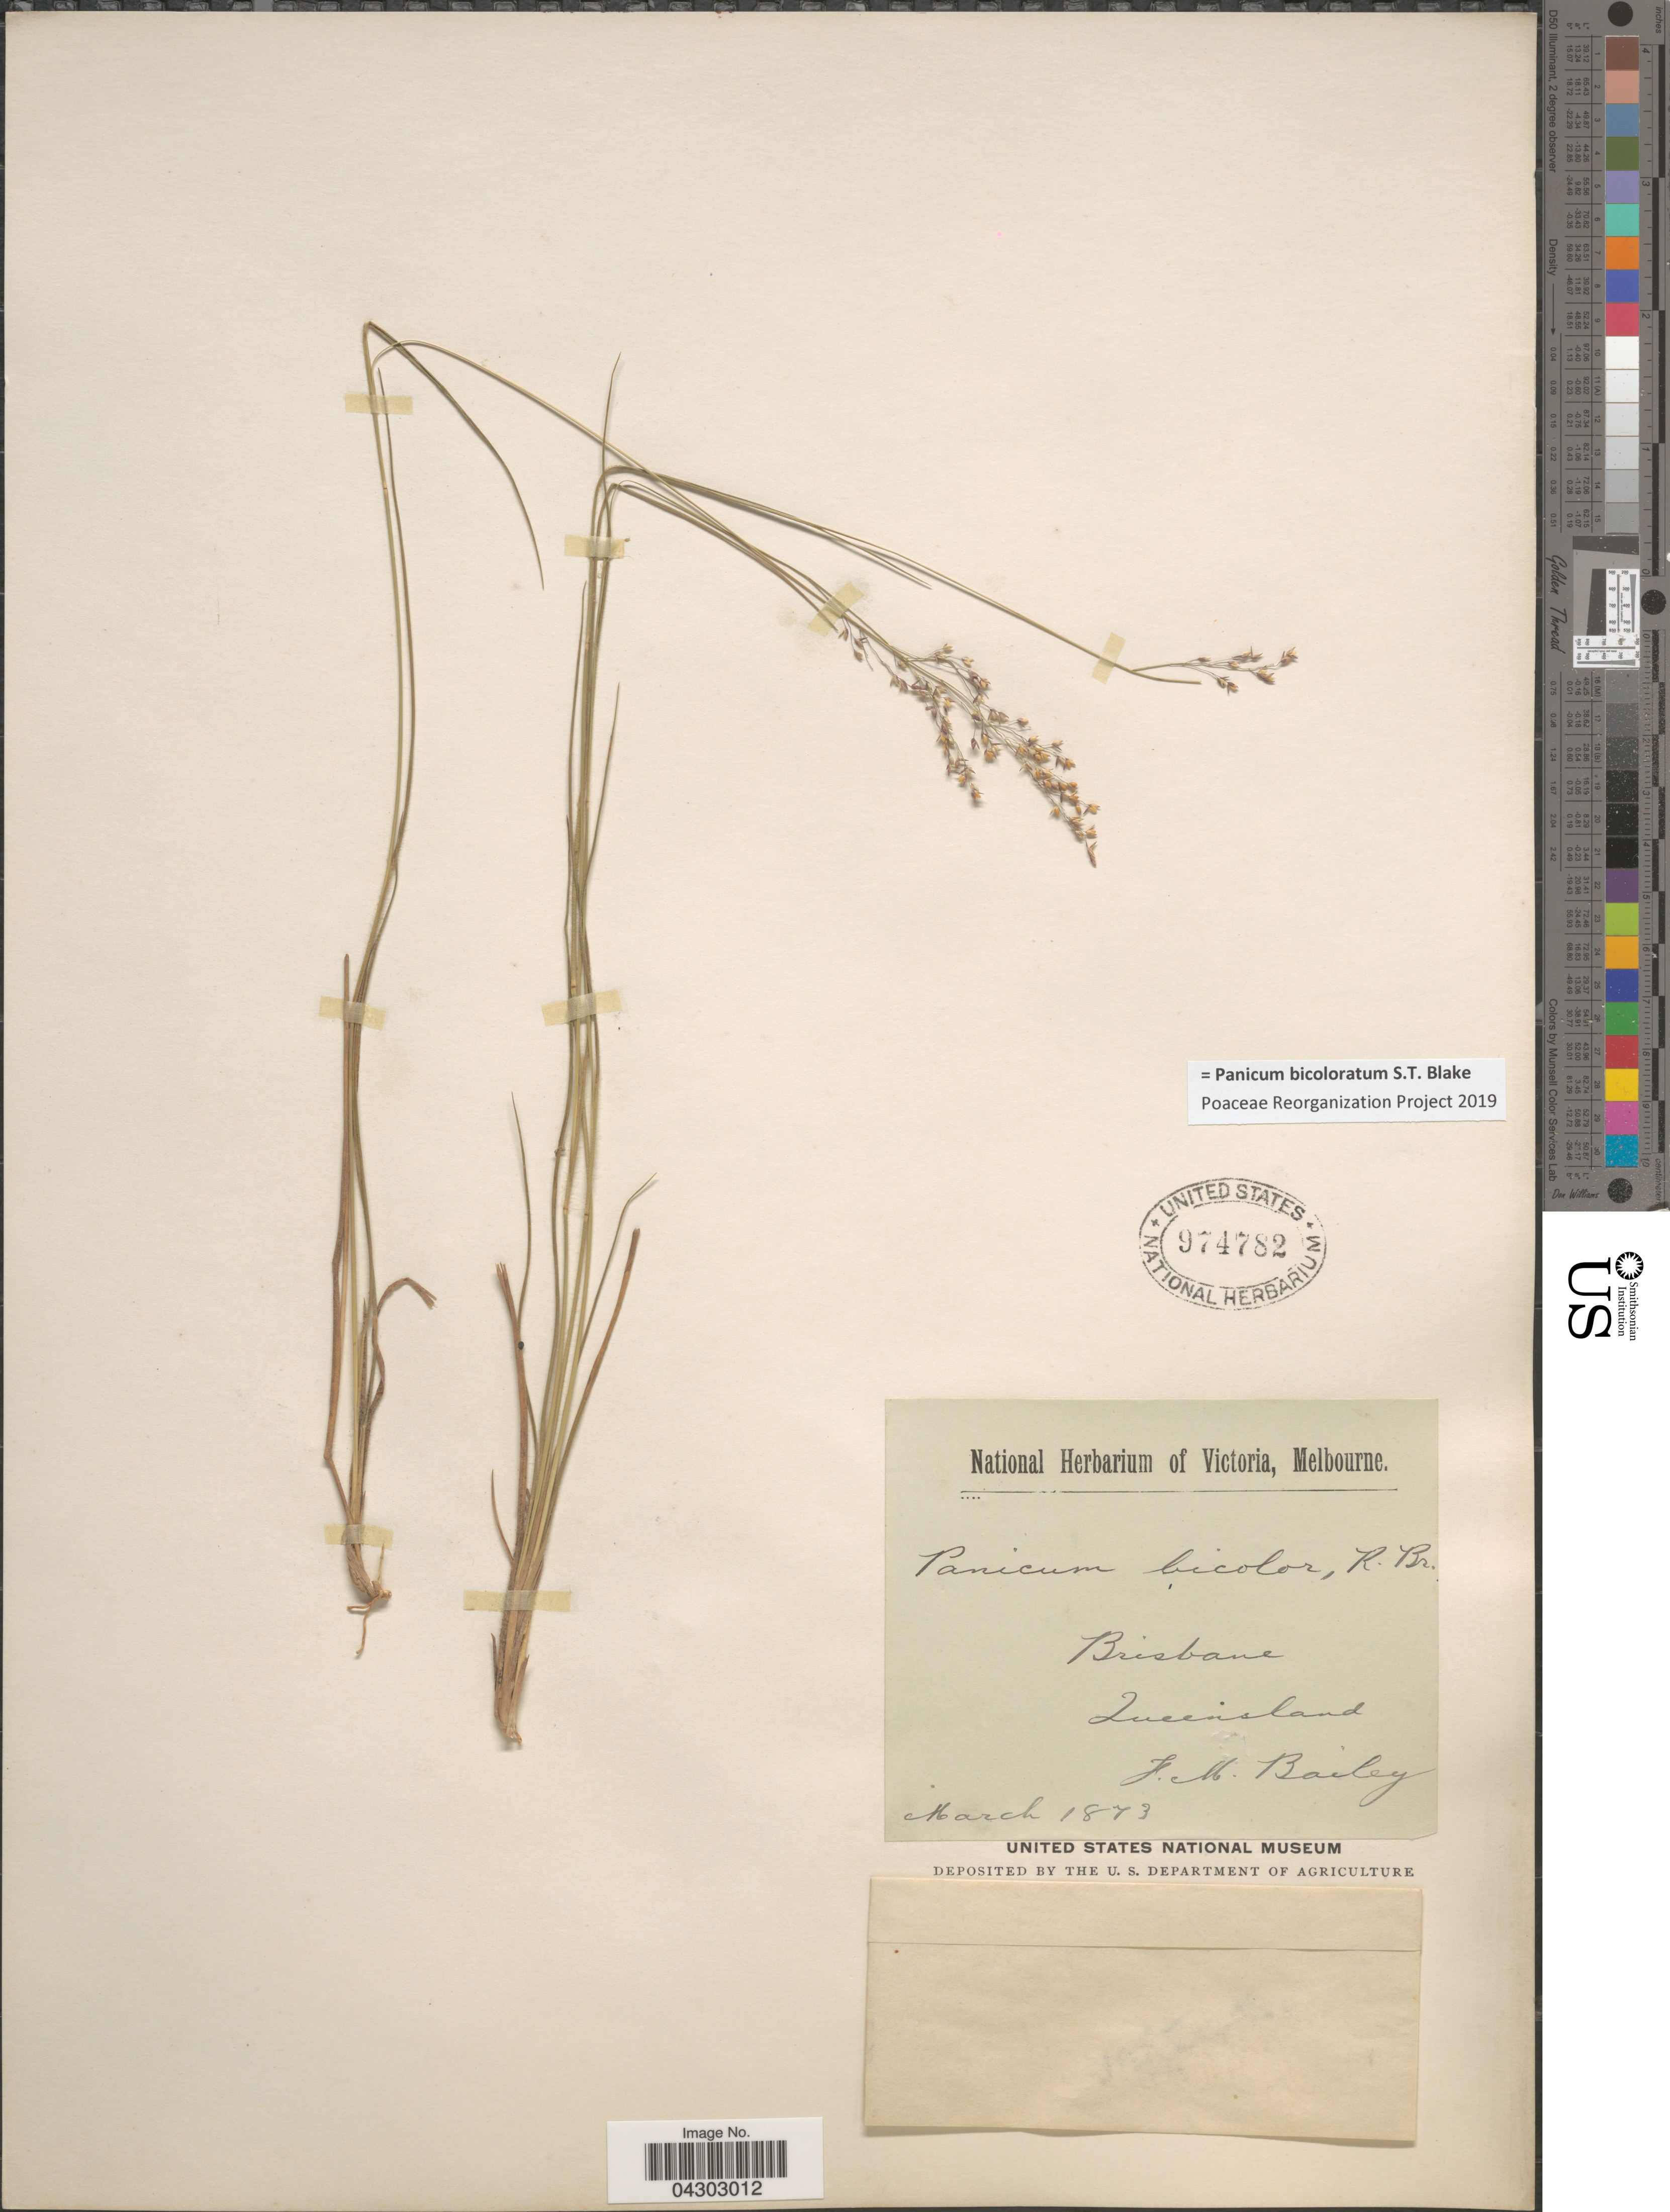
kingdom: Plantae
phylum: Tracheophyta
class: Liliopsida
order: Poales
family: Poaceae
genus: Panicum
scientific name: Panicum bicoloratum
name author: S.T. Blake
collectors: J. W. Bailey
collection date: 1873-03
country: Australia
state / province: Queensland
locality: Brisbane.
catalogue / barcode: US 974782